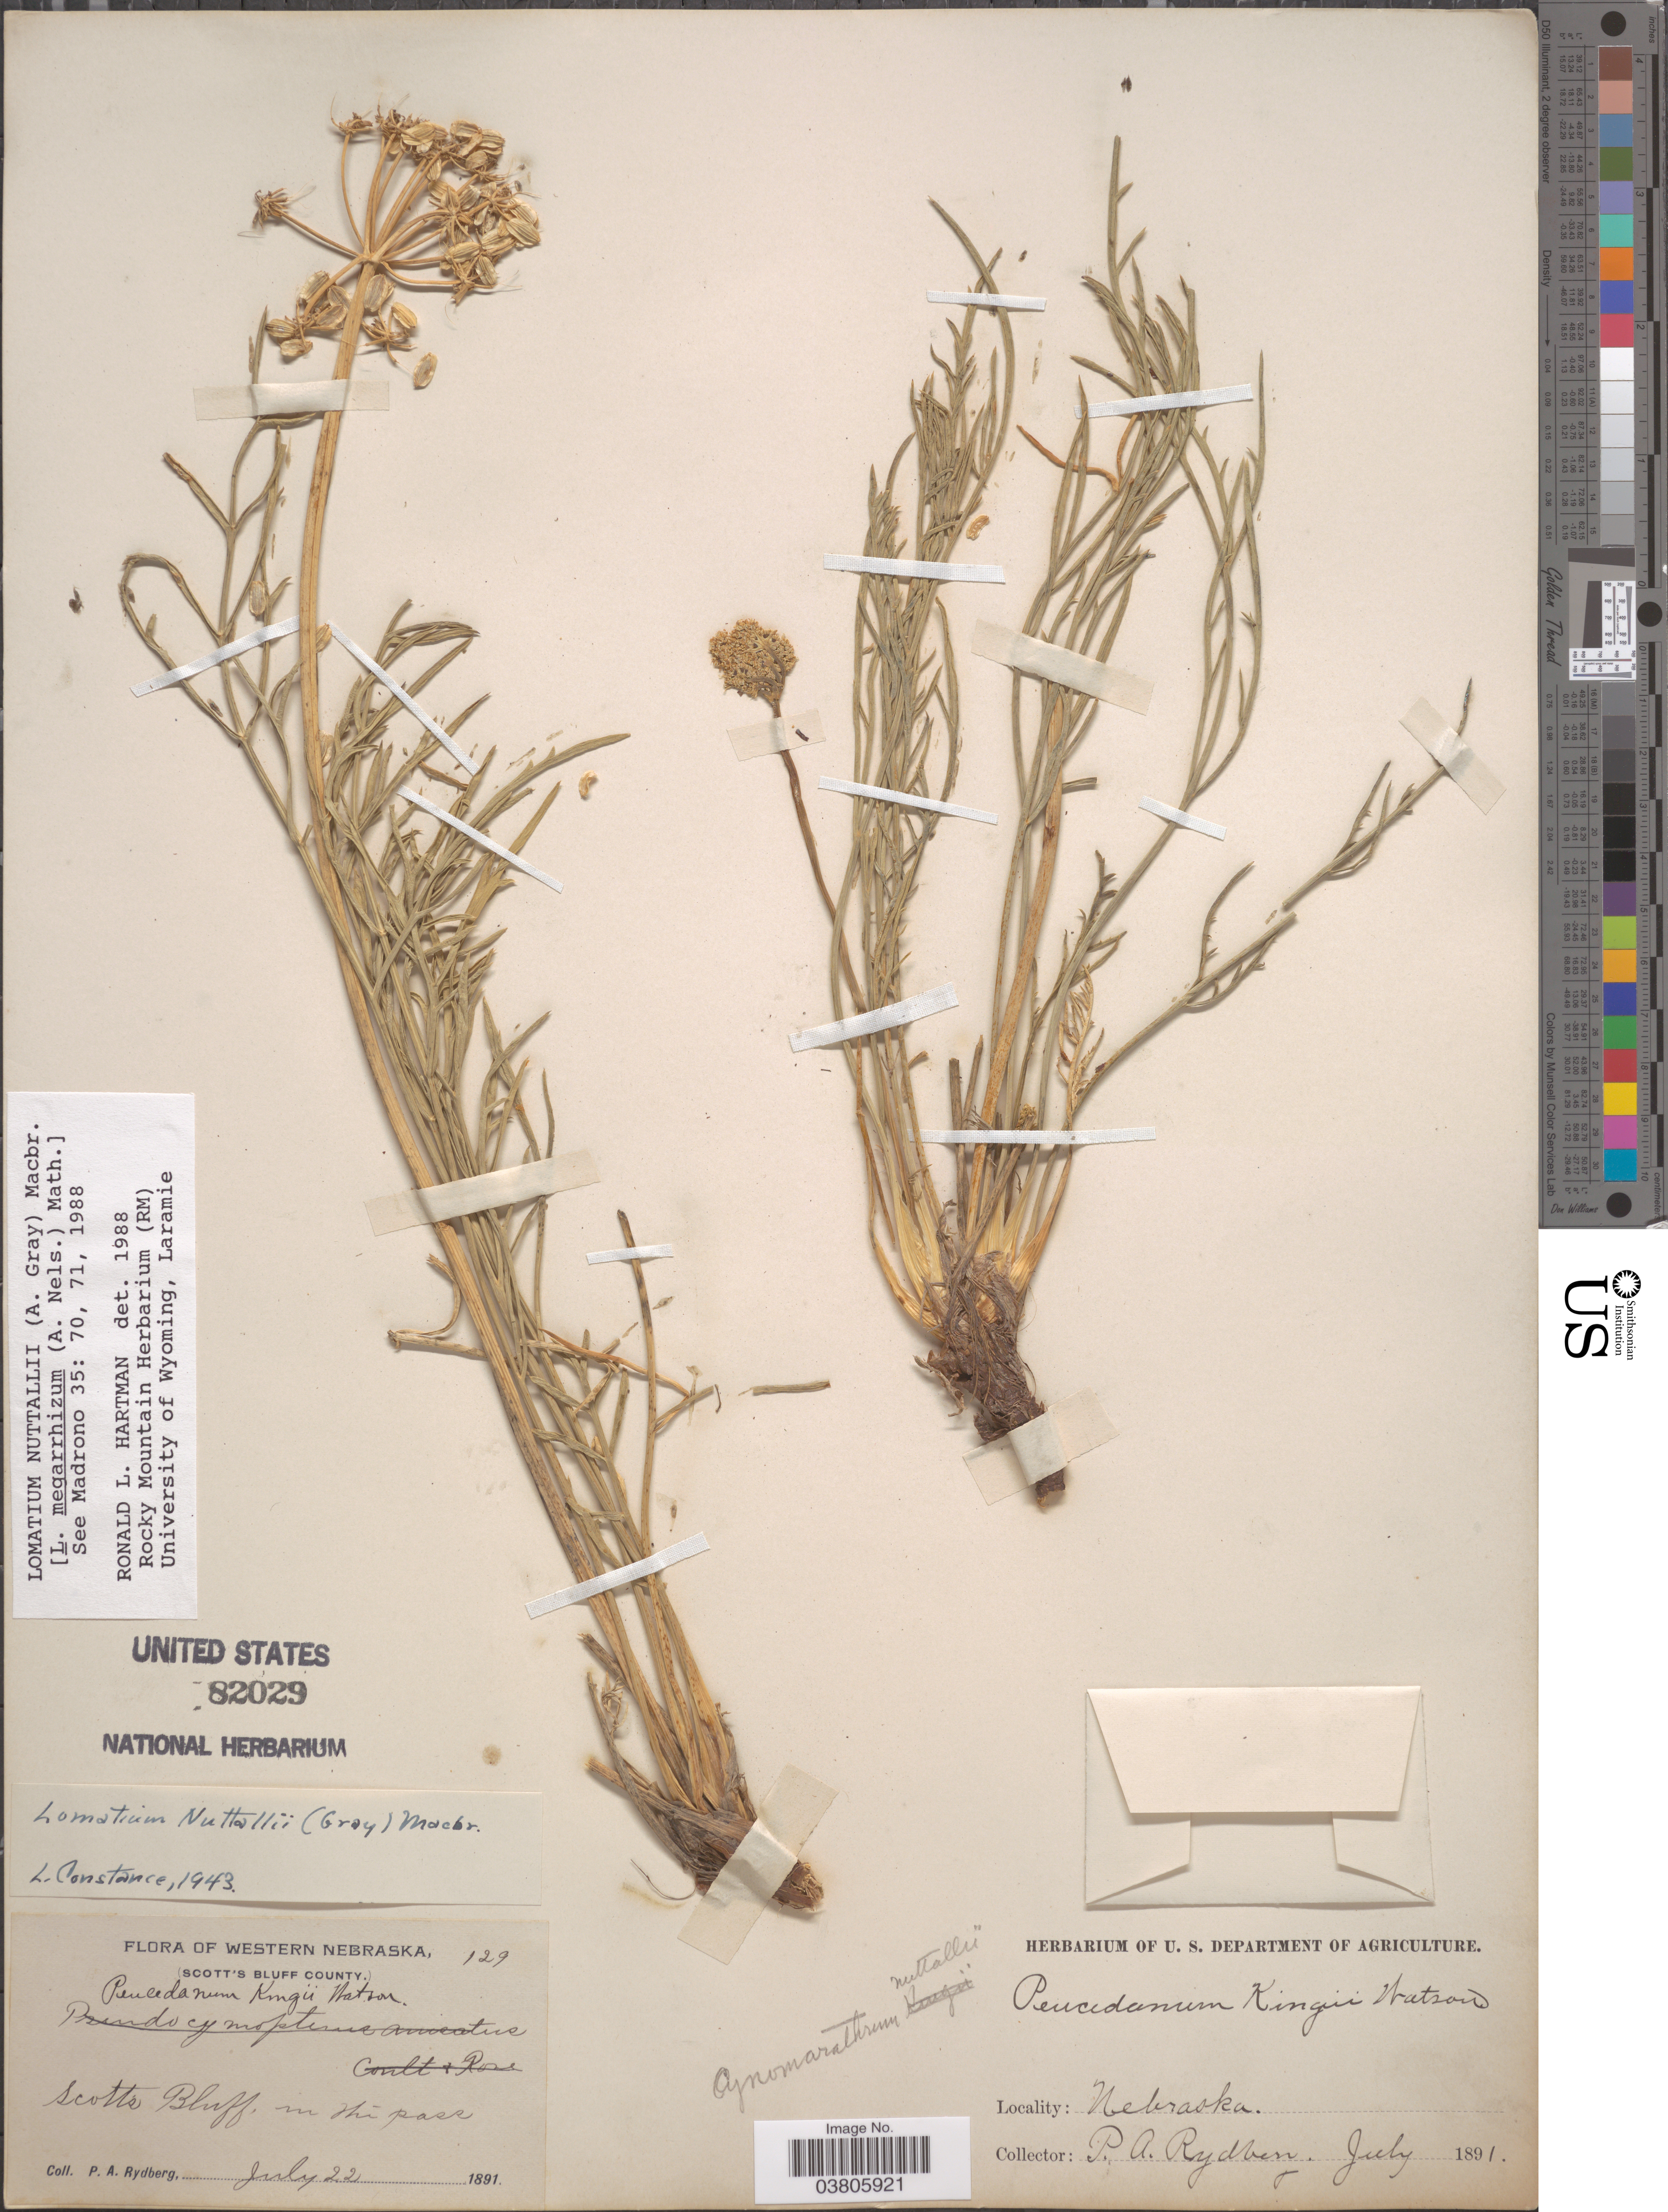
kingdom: Plantae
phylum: Tracheophyta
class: Magnoliopsida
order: Apiales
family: Apiaceae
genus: Lomatium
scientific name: Lomatium nuttallii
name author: (A. Gray) J.F. Macbr.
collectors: P. A. Rydberg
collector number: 129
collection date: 1891-07-22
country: United States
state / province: Nebraska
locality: Western Nebraska, (Scott's Bluff County). Scott's Bluff, in the pass.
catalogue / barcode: US 82029